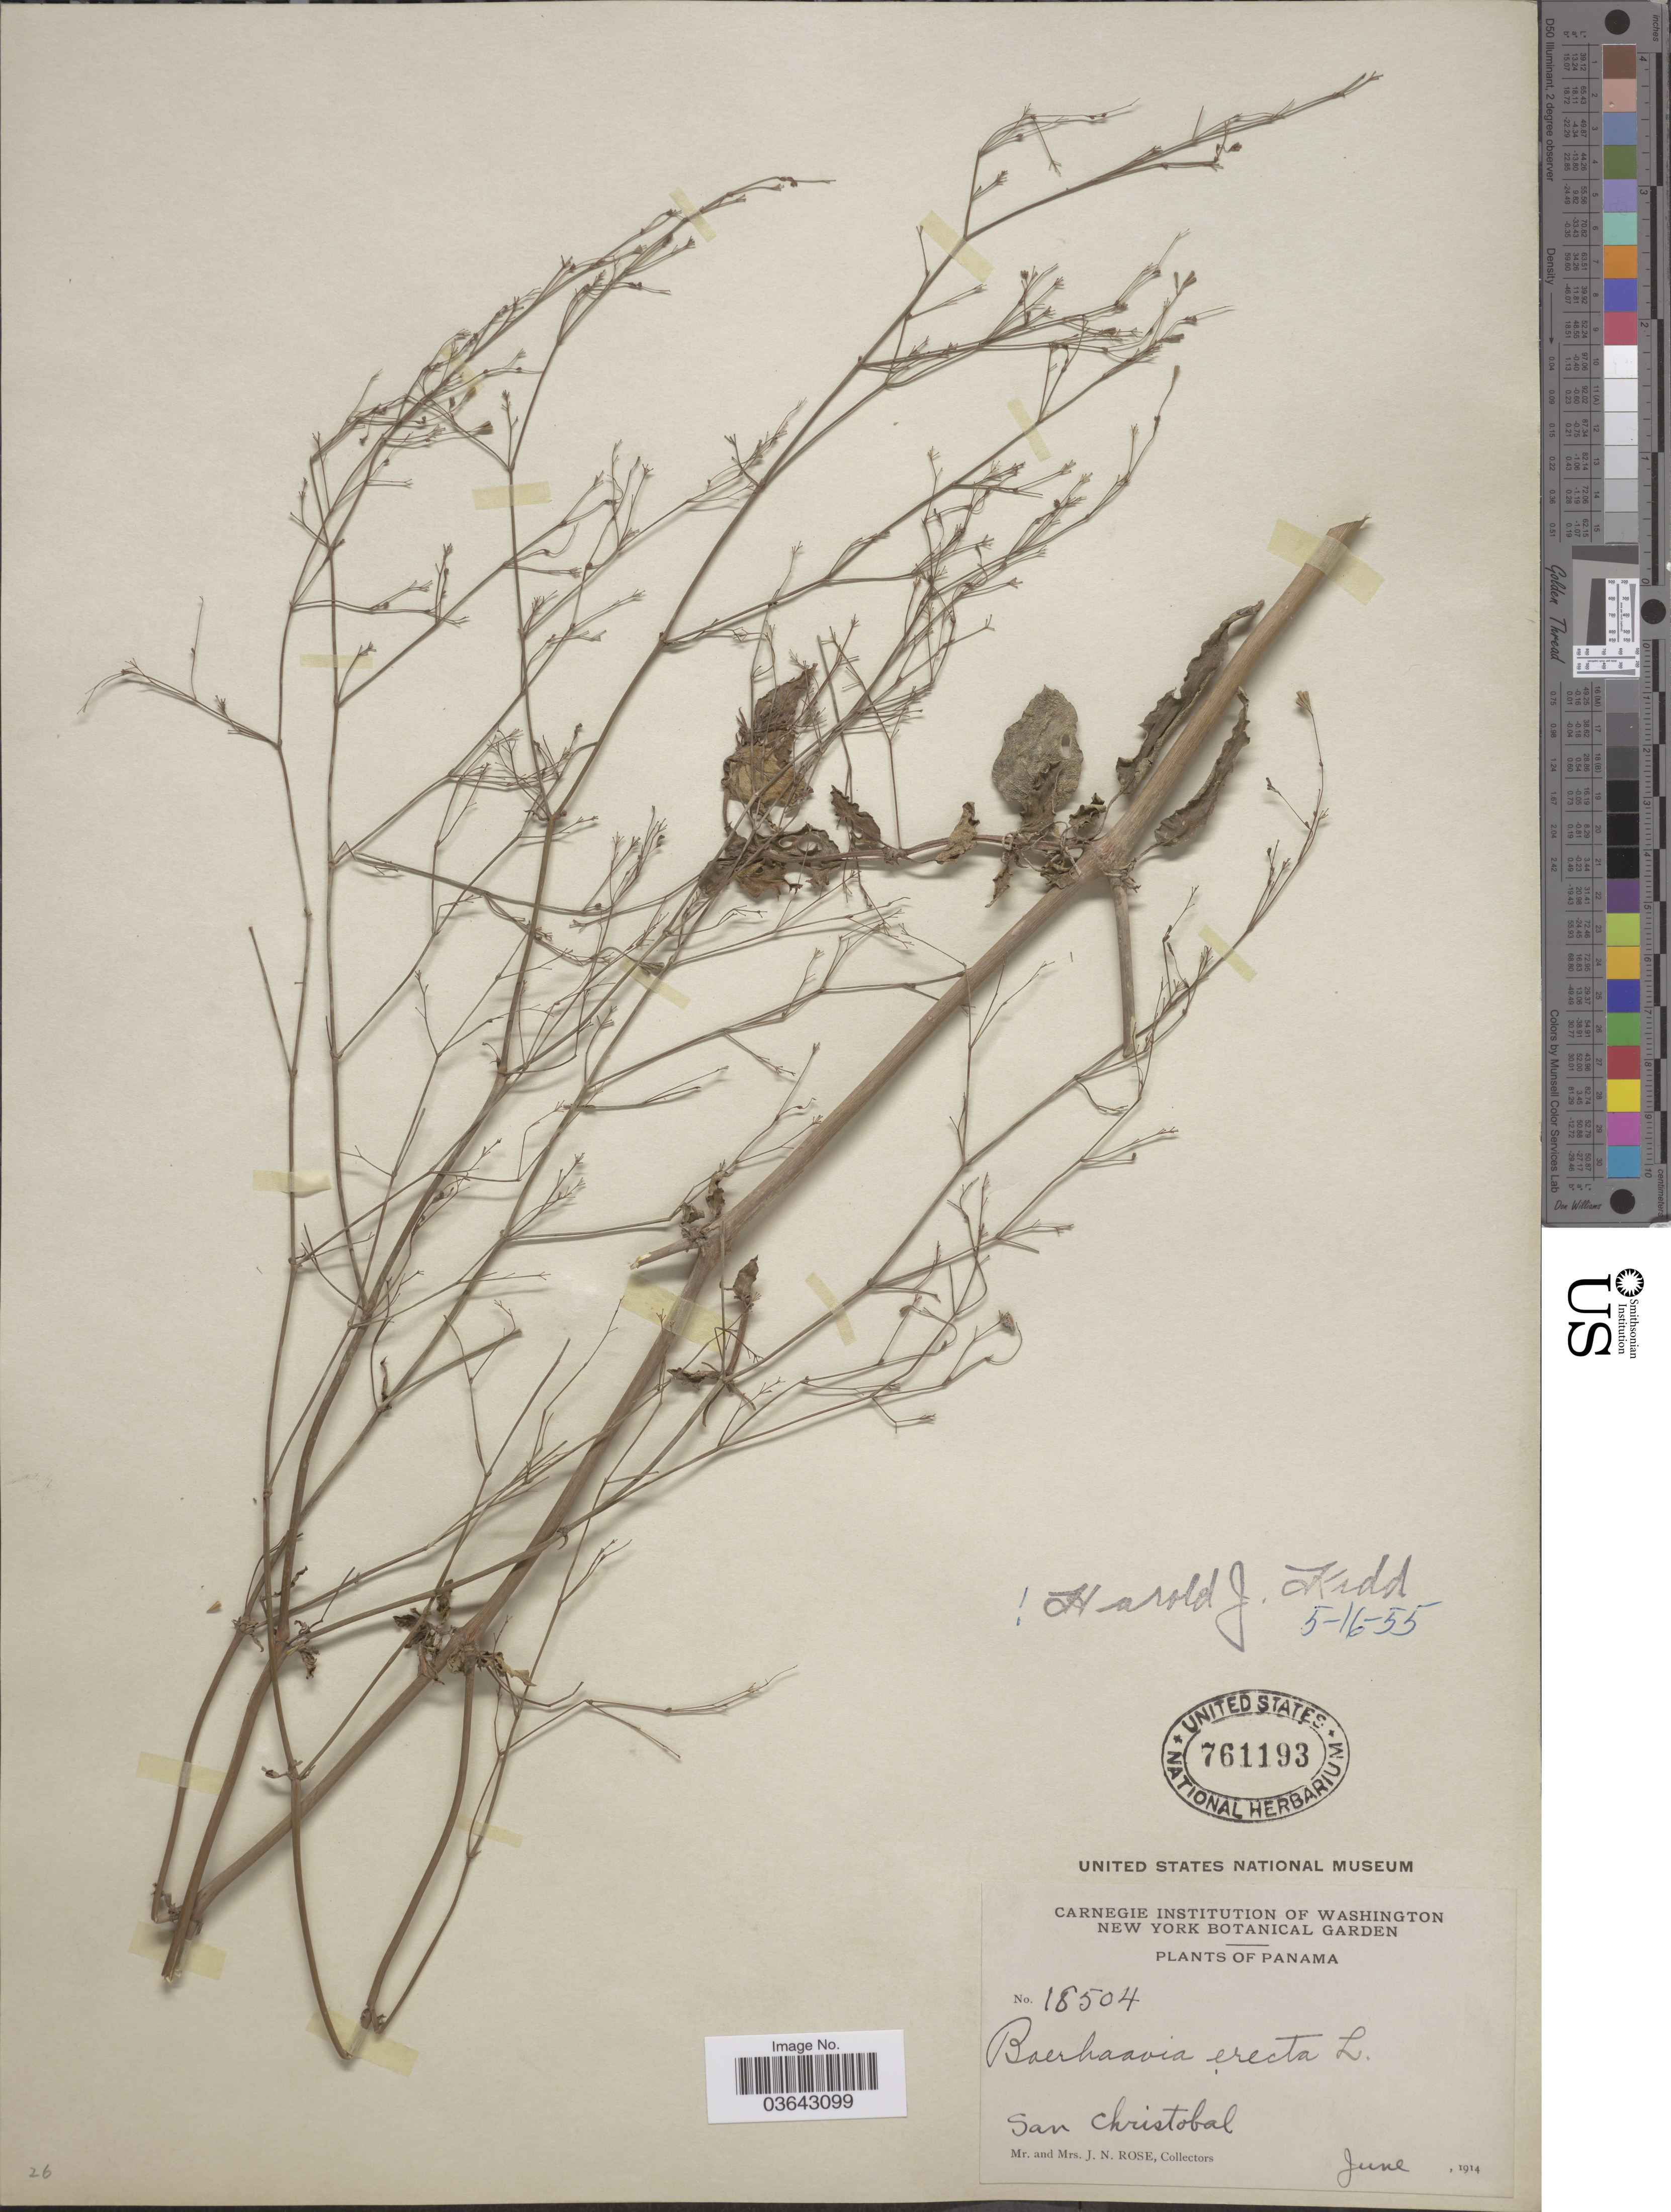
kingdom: Plantae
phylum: Tracheophyta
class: Magnoliopsida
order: Caryophyllales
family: Nyctaginaceae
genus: Boerhavia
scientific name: Boerhavia erecta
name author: L.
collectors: J. N. Rose & L. B. Rose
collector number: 18504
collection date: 1914-06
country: Panama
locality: San Christobal.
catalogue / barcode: US 761193